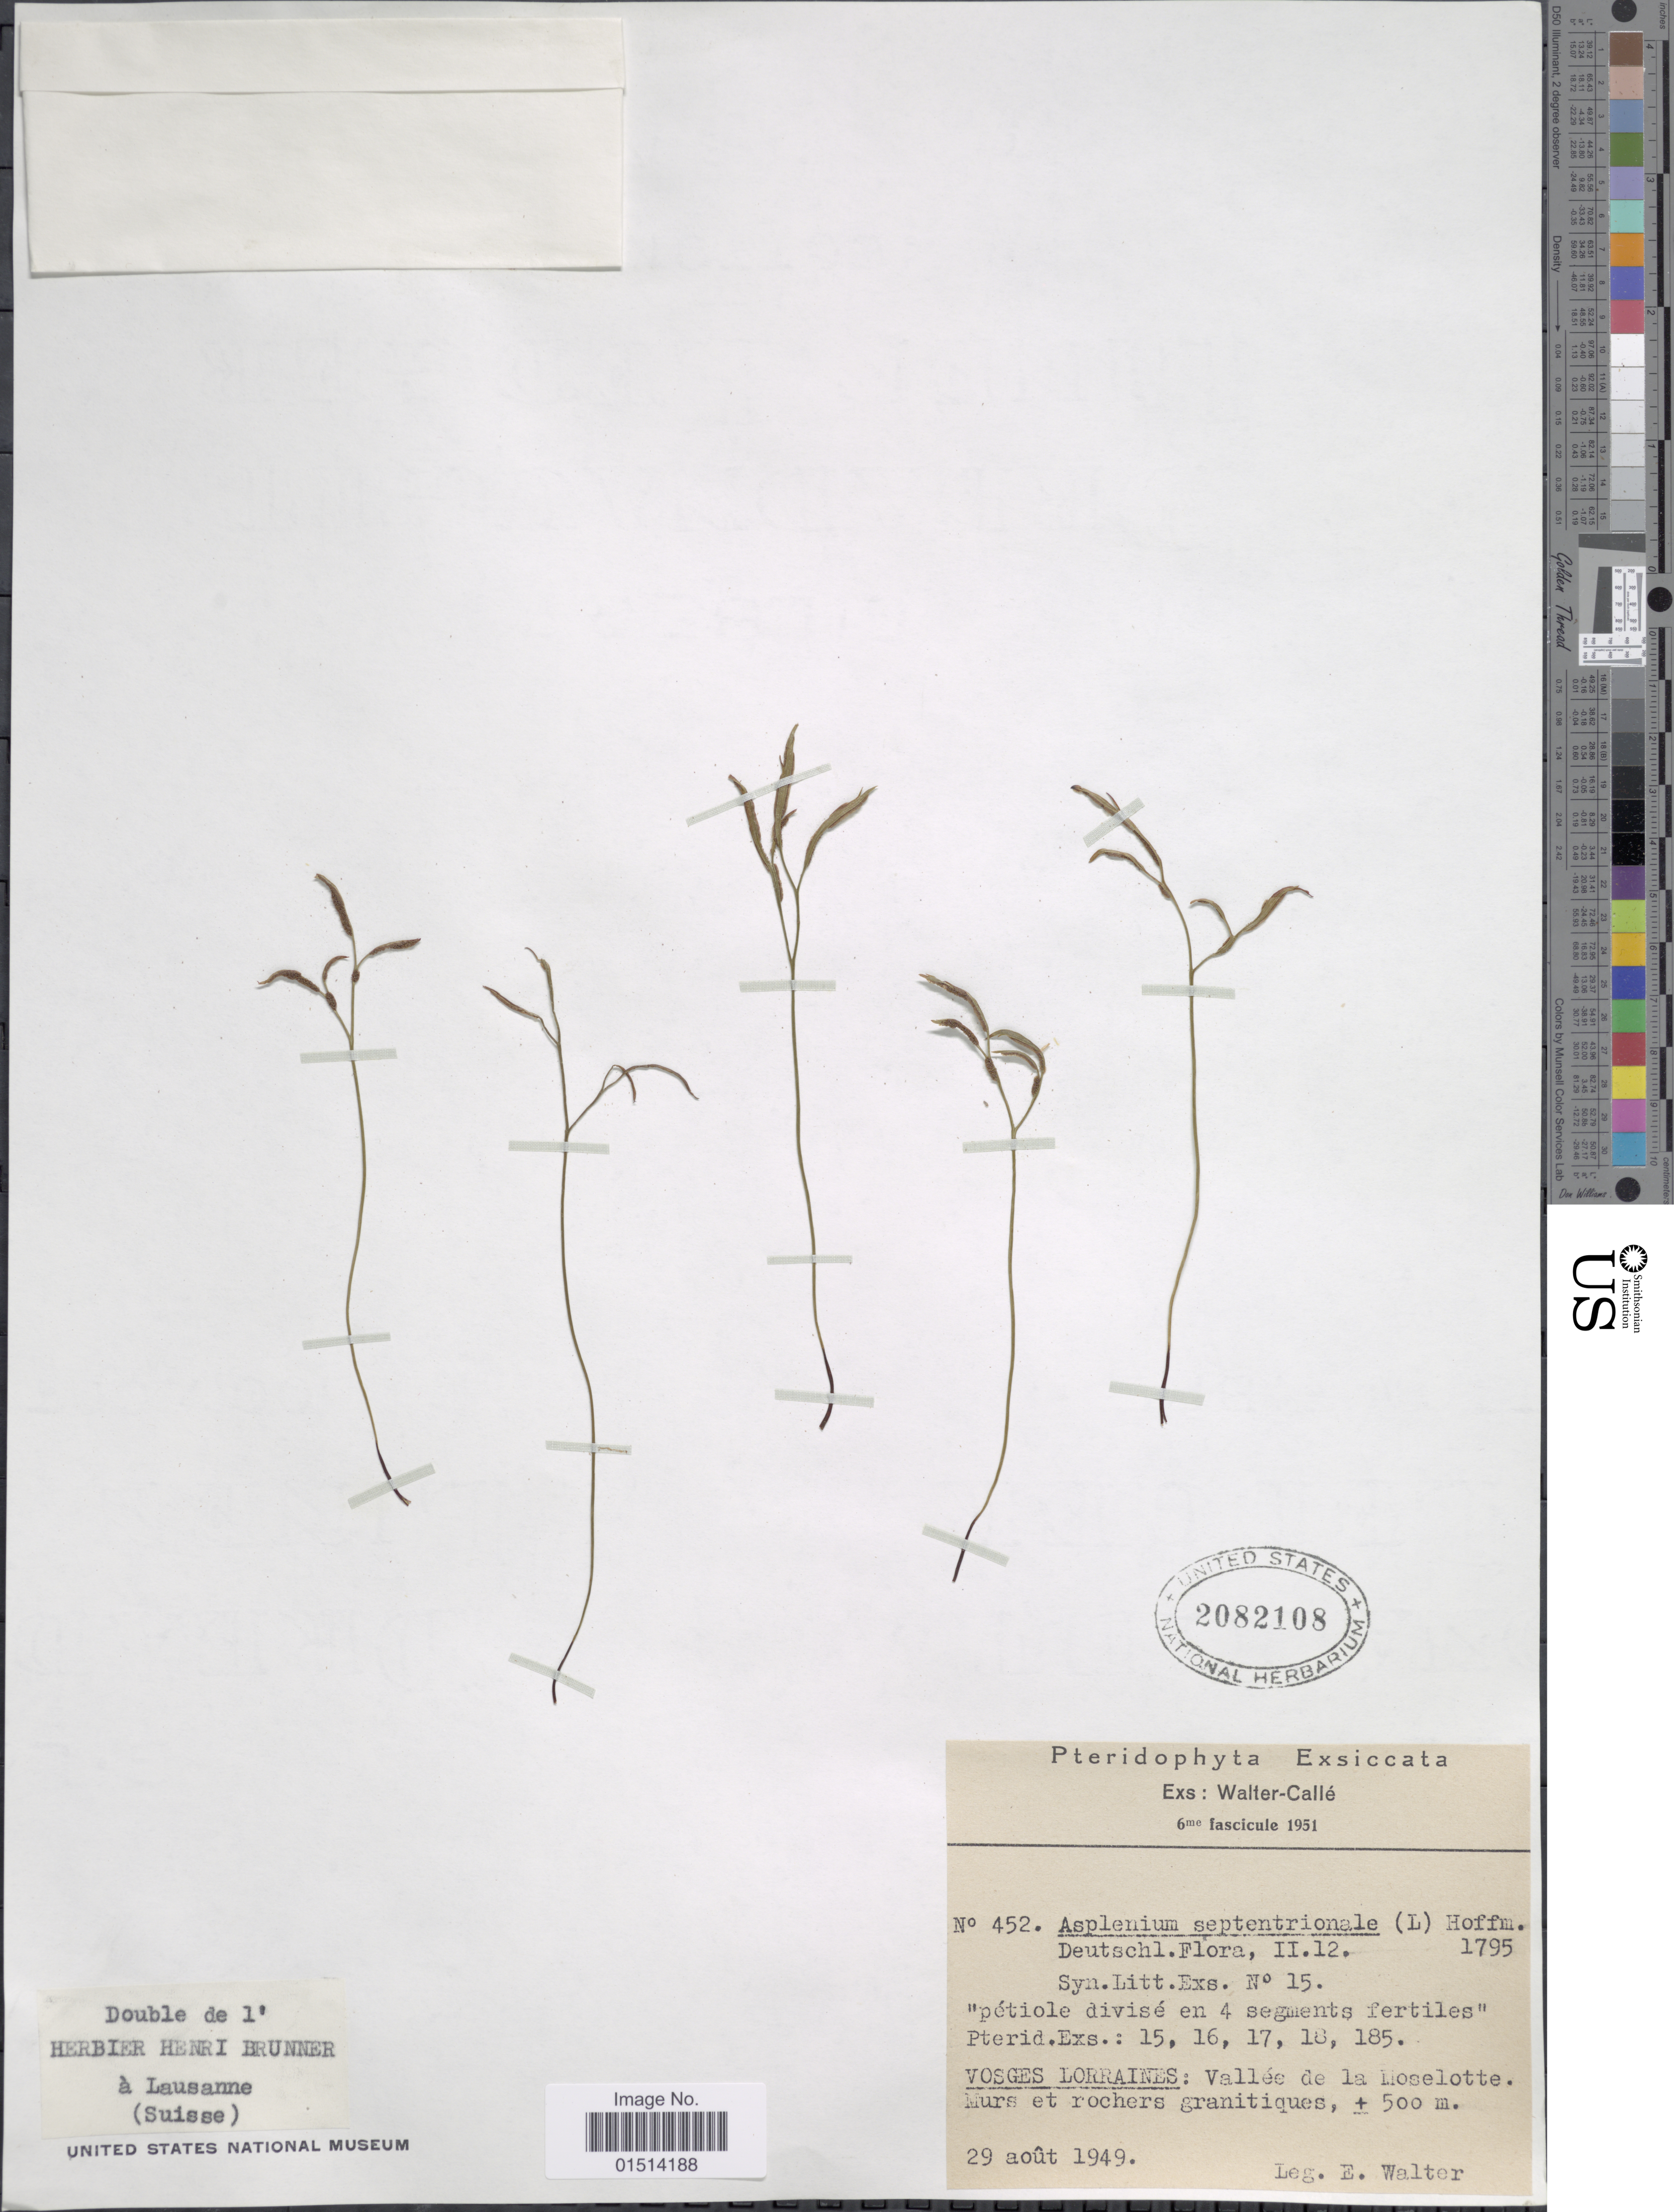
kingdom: Plantae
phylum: Tracheophyta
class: Polypodiopsida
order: Polypodiales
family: Aspleniaceae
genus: Asplenium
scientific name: Asplenium septentrionale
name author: (L.) Hoffm.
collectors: E. Walter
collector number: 452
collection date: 1949-08-29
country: France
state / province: Grand Est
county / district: Vosges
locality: Vosges Lorraines: valles de la Moselotte, murs et rochers granitiques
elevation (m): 500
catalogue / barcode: US 2082108